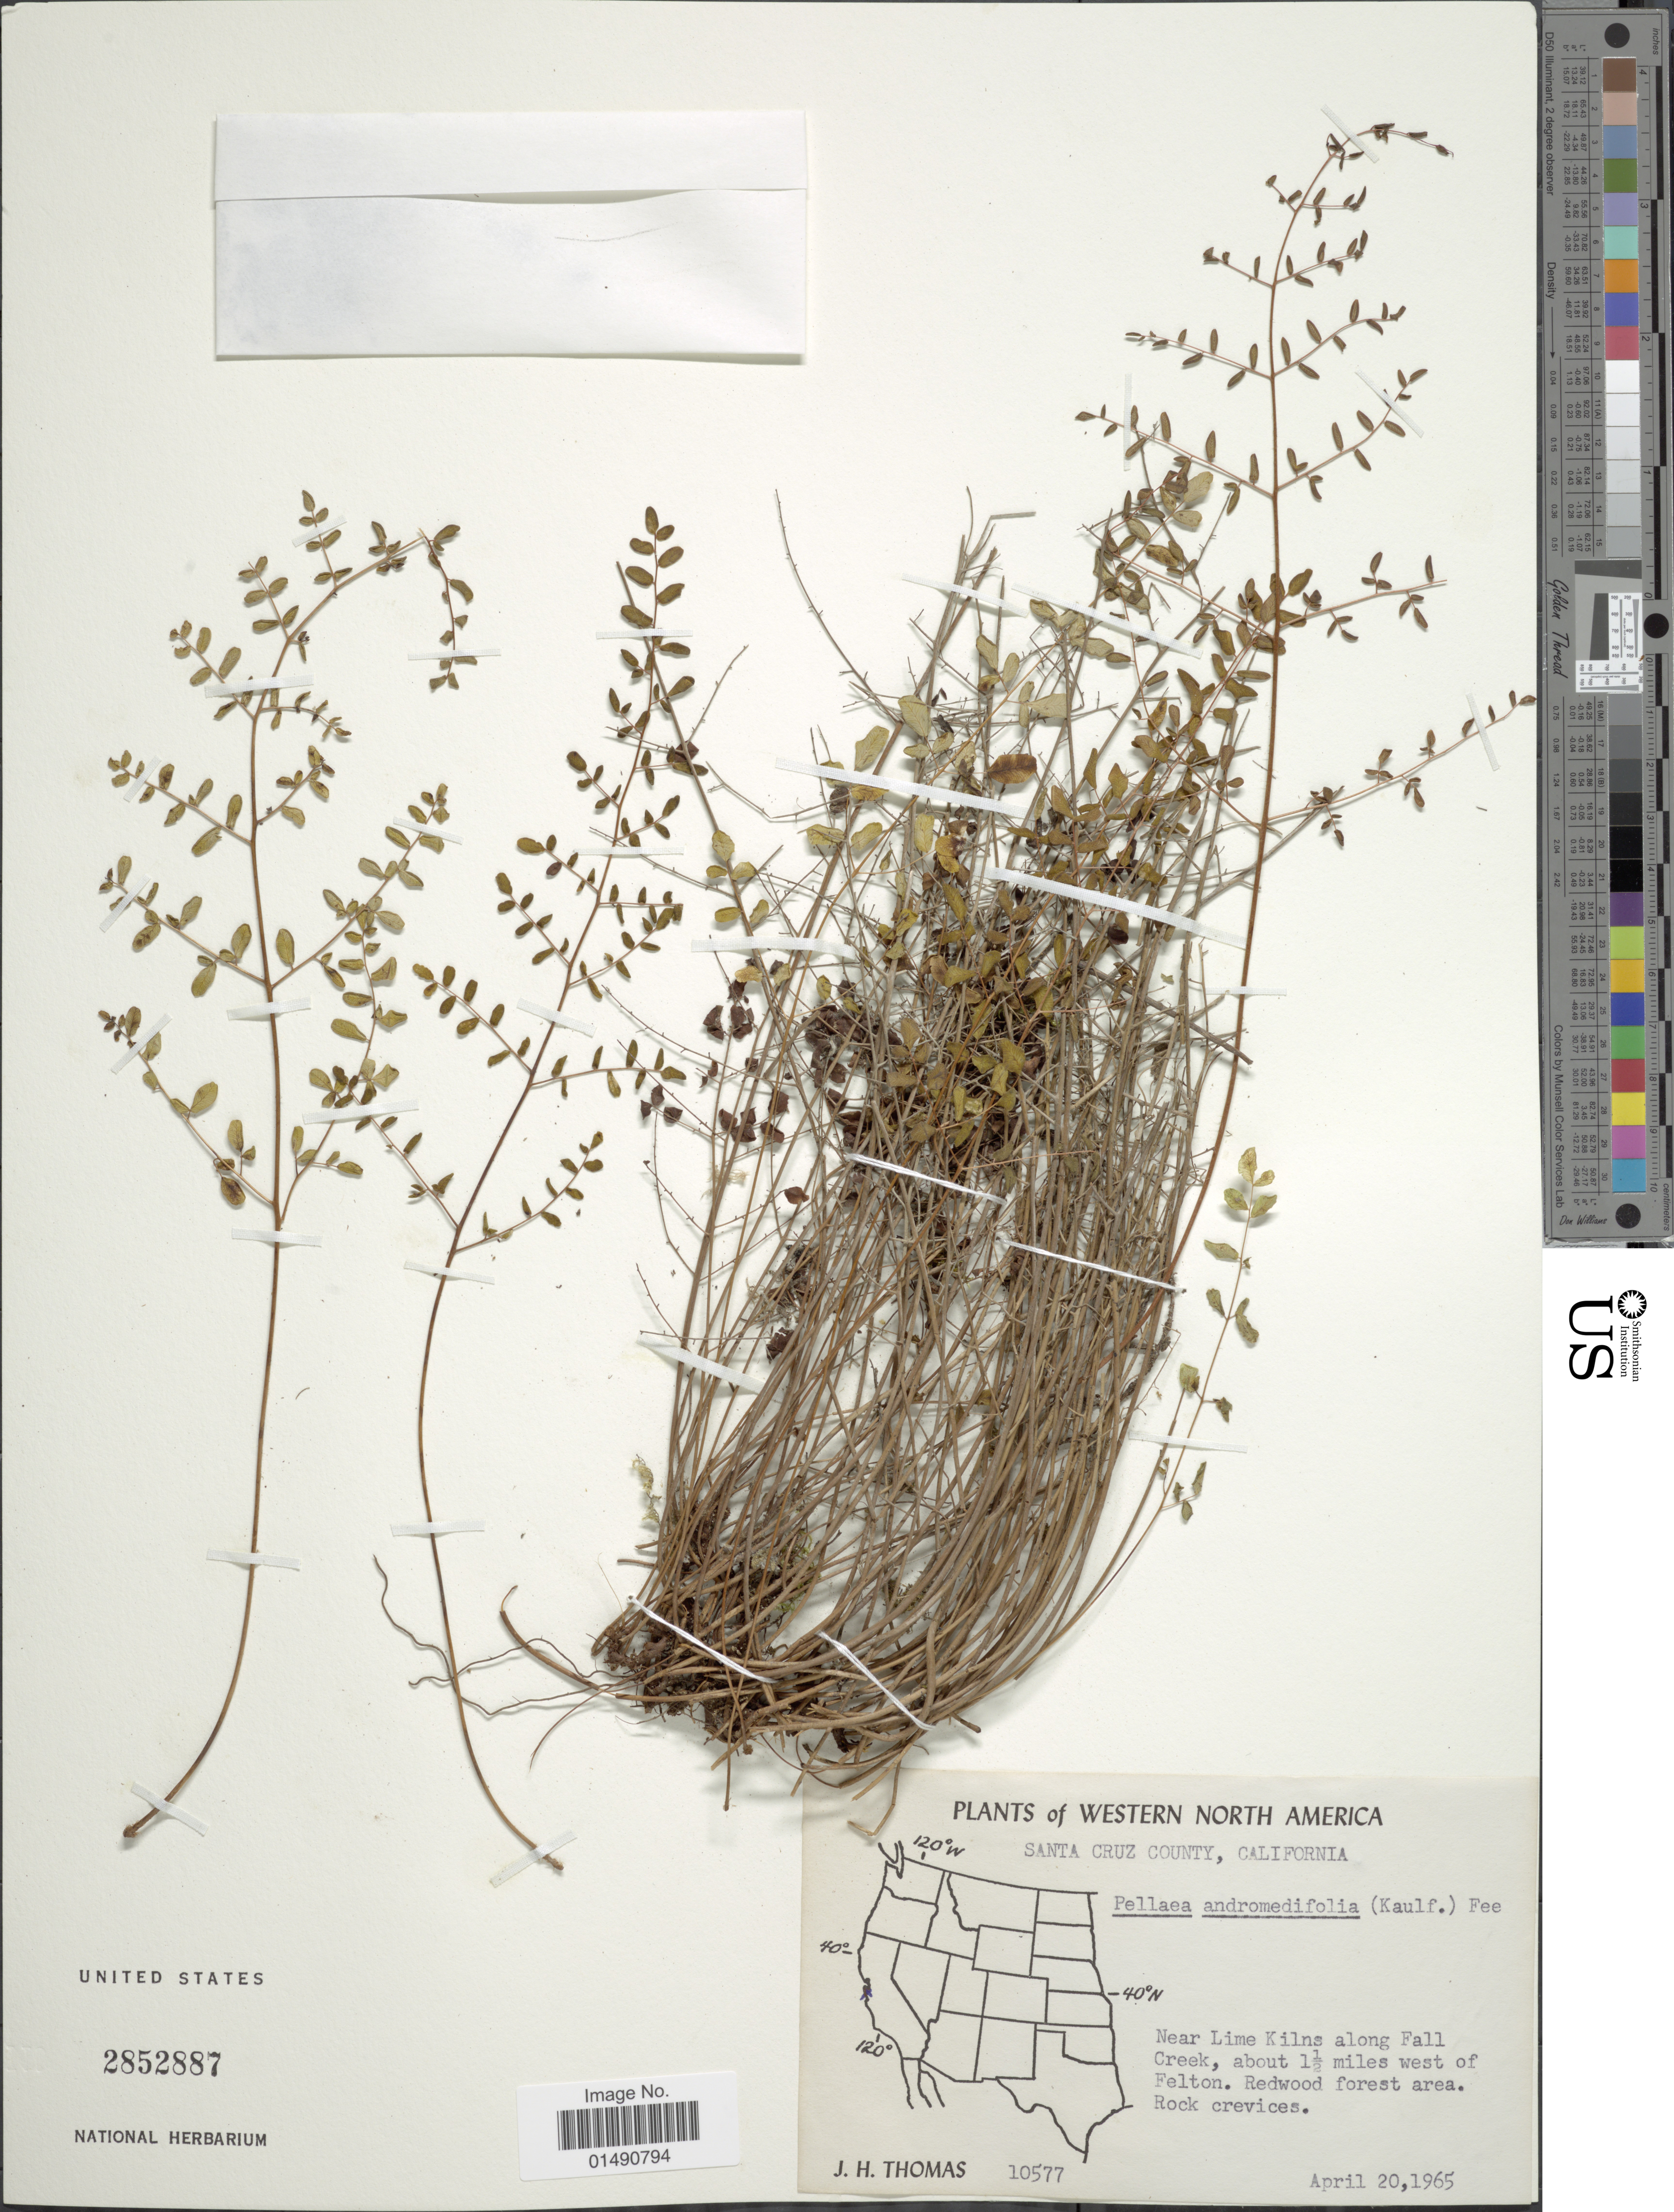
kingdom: Plantae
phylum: Tracheophyta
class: Polypodiopsida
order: Polypodiales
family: Pteridaceae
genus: Pellaea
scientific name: Pellaea andromedifolia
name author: (Kaulf.) Fée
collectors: J. H. Thomas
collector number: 10577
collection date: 1965-04-30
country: United States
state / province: California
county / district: Santa Cruz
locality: Santa Cruz County, Near Lime Kilns along Fall Creek, about 1 1/2 miles west of Felton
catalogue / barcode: US 2852887